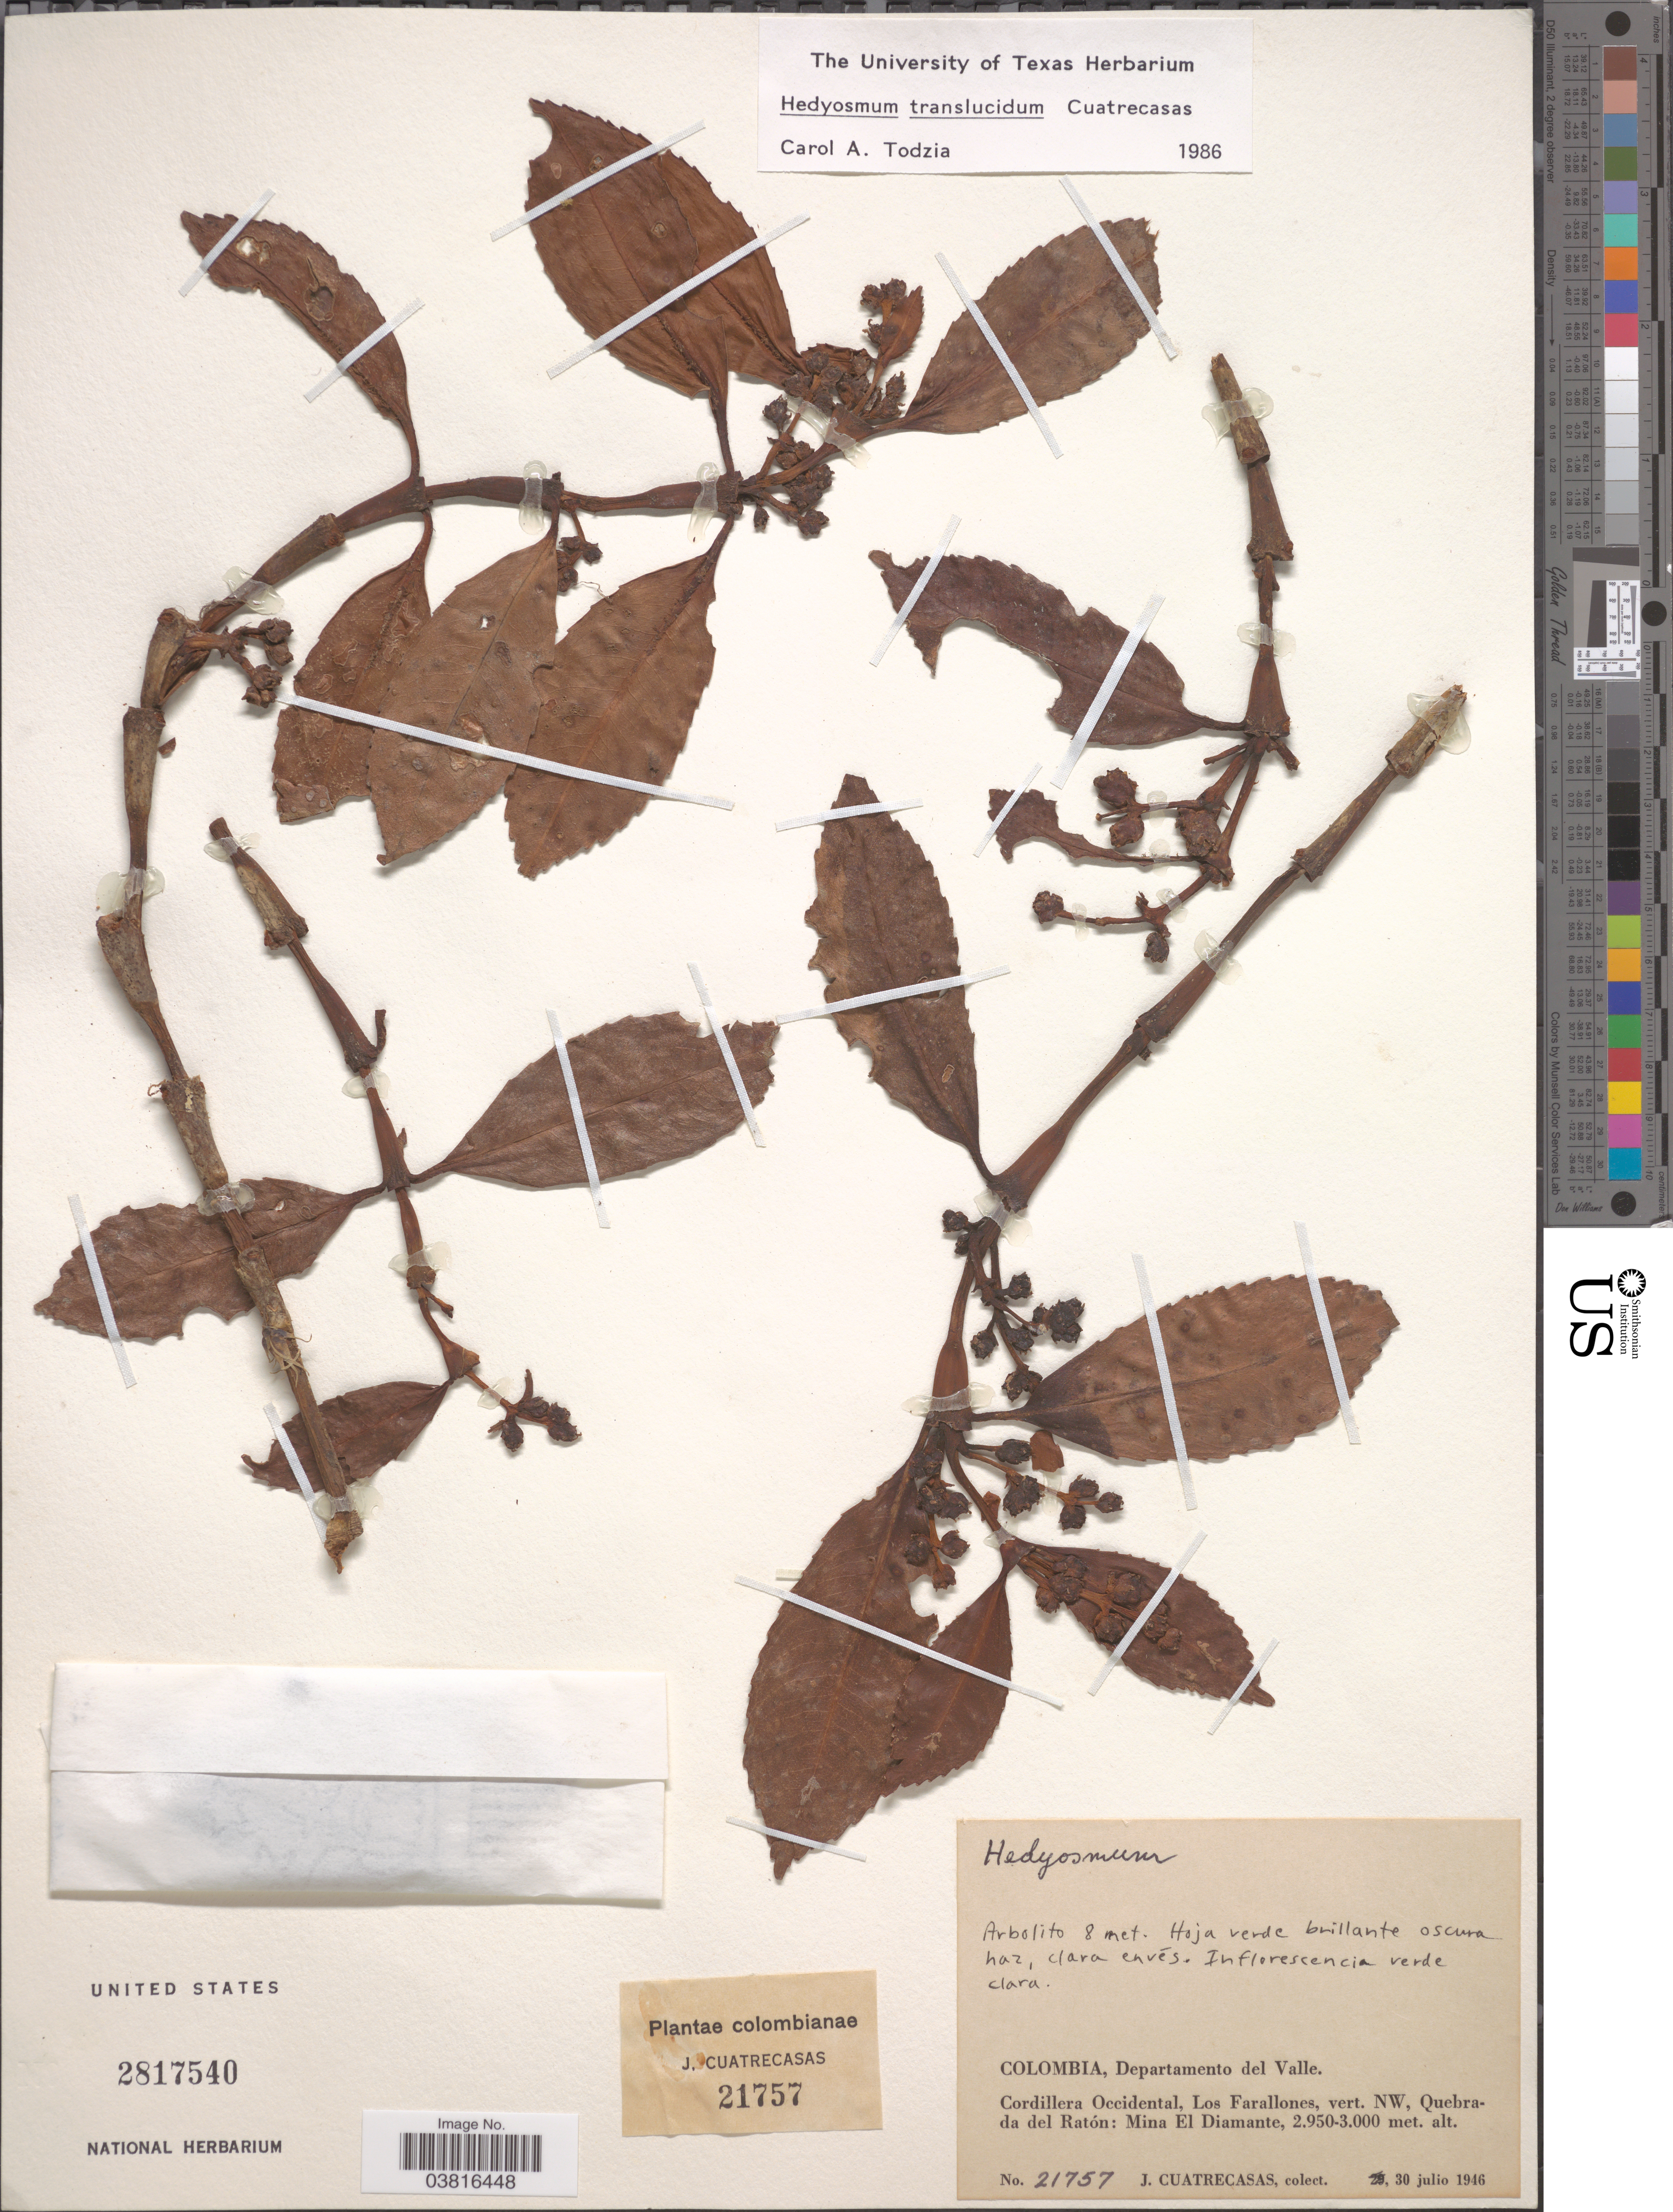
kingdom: Plantae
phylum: Tracheophyta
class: Magnoliopsida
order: Chloranthales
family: Chloranthaceae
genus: Hedyosmum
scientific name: Hedyosmum translucidum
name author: Cuatrec.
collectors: J. Cuatrecasas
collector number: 21757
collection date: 1946-07-30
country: Colombia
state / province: Valle del Cauca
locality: Departamento del Valle. Cordillera Occidental, Los Farallones, vert. NW, Quebrada del Ratón: Mina El Diamante.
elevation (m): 2950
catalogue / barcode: US 2817540